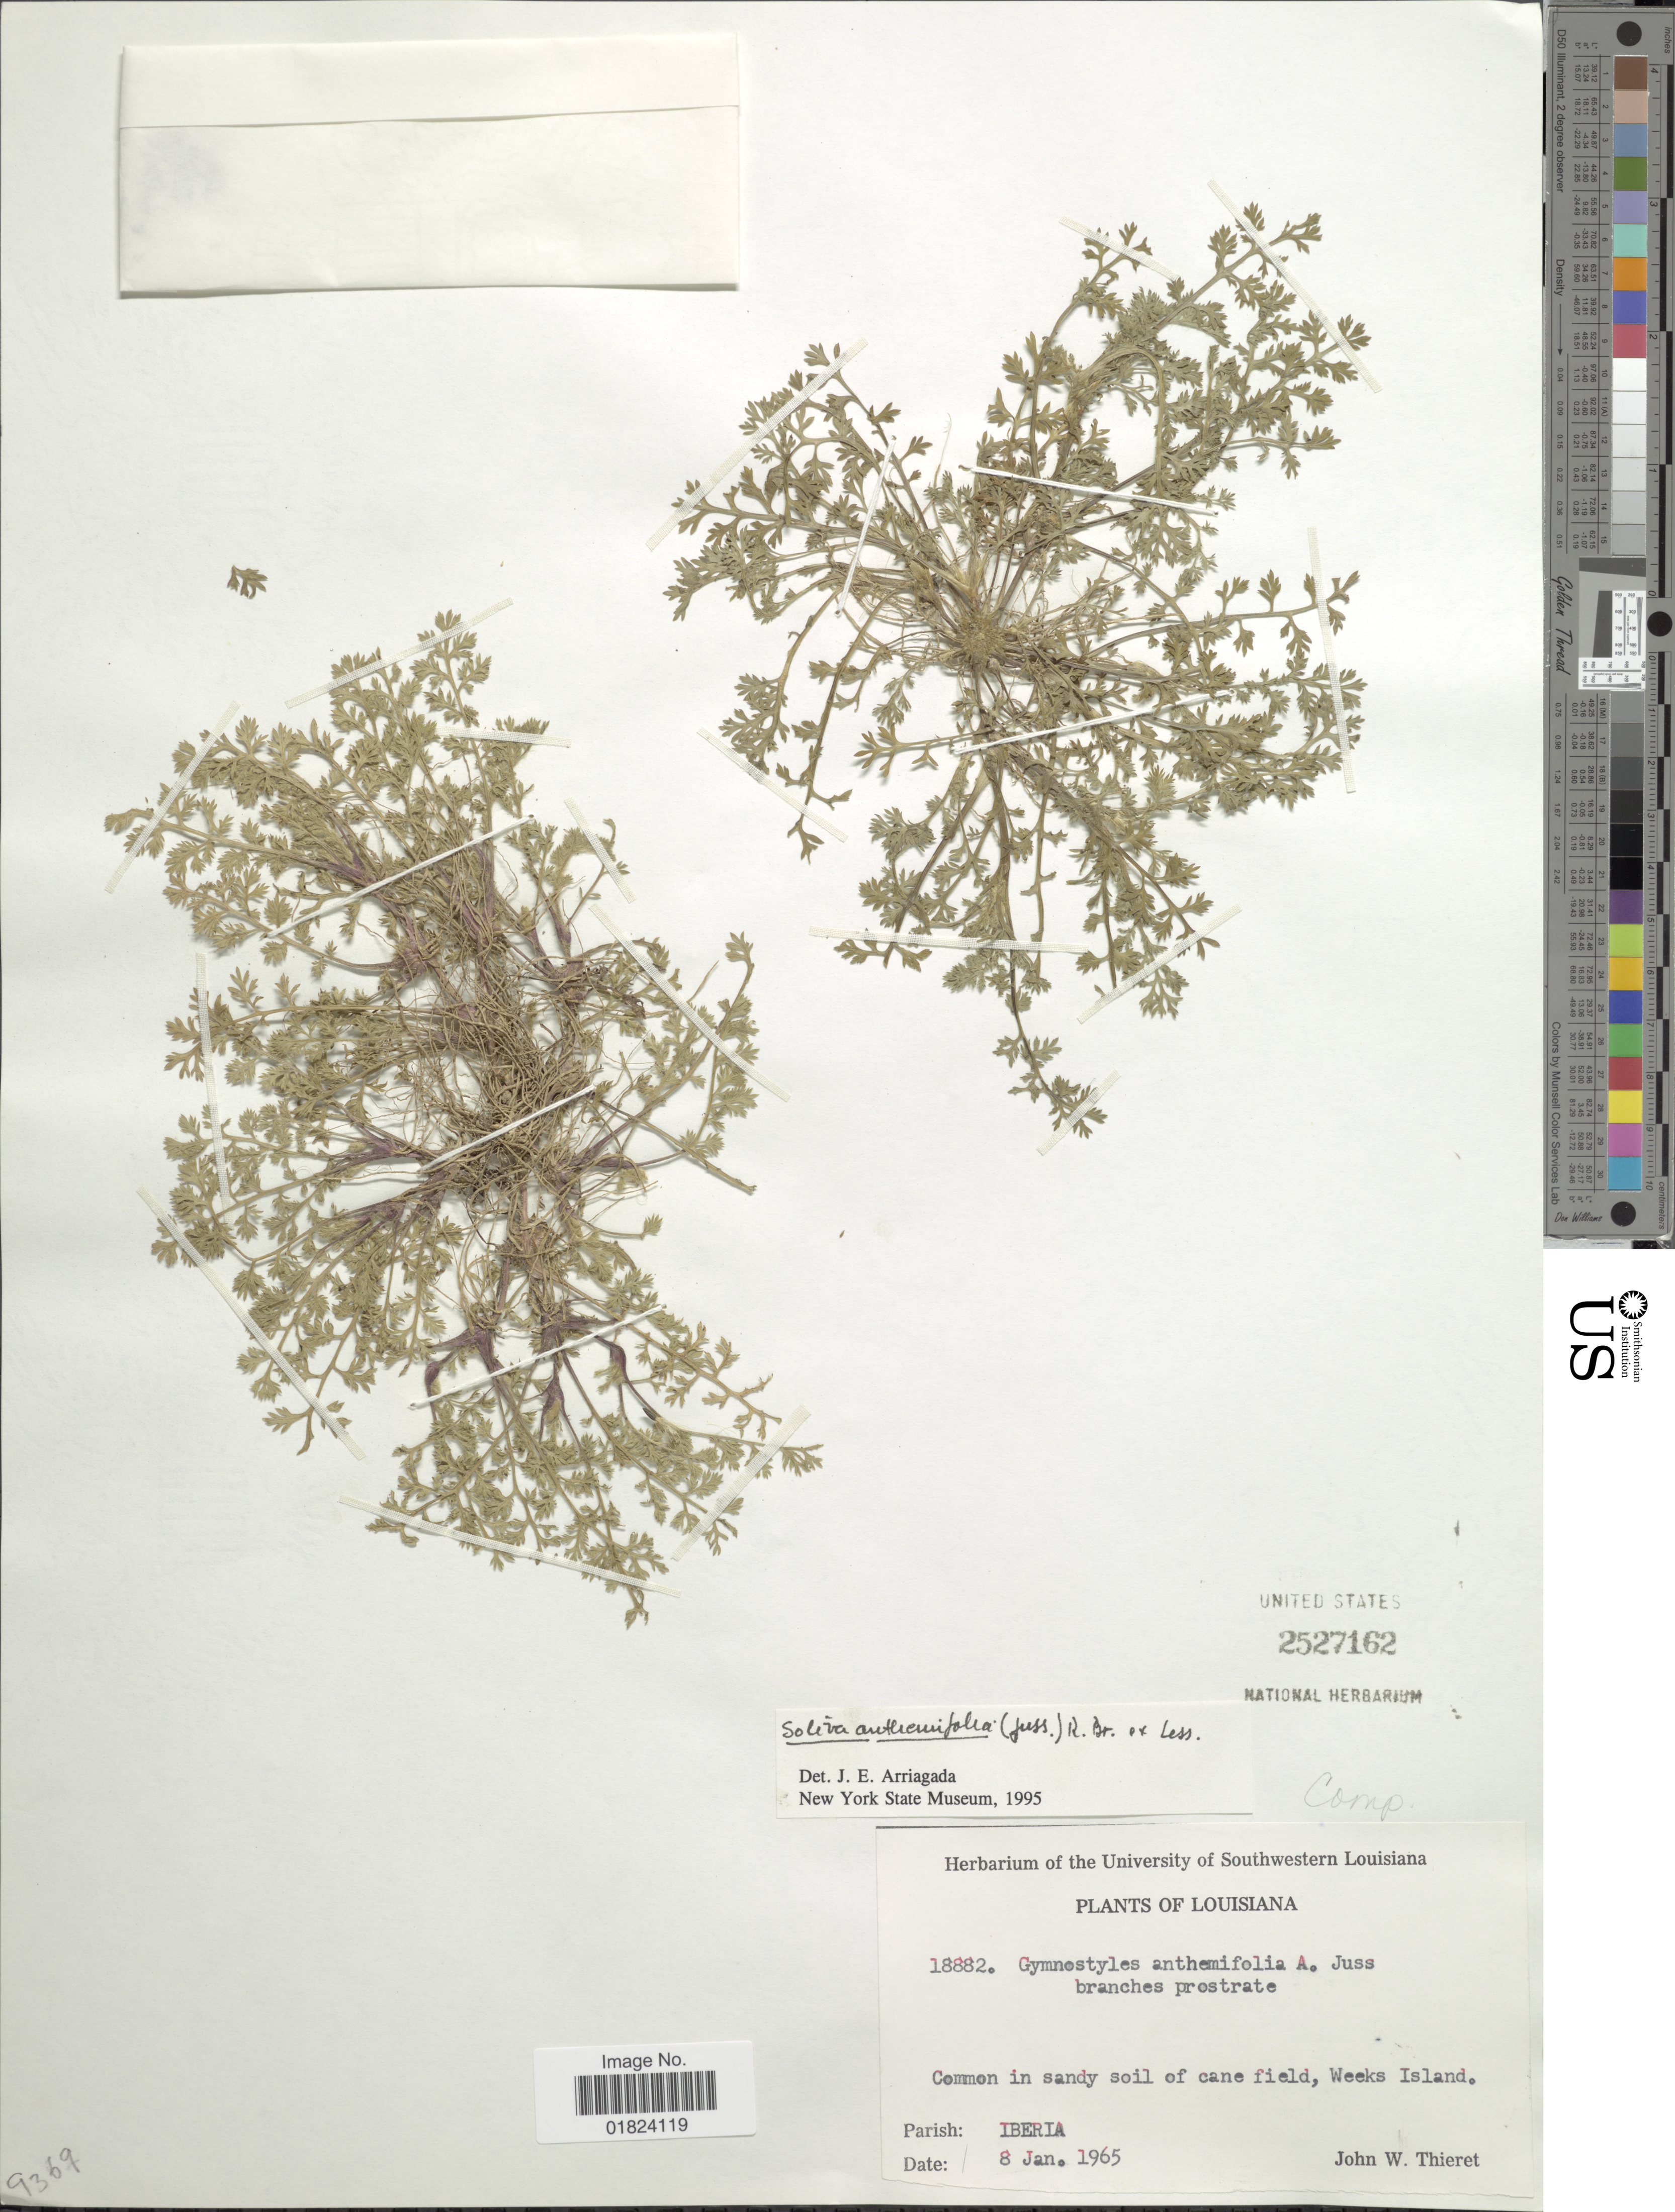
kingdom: Plantae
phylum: Tracheophyta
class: Magnoliopsida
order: Asterales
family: Asteraceae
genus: Soliva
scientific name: Soliva anthemifolia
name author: (Juss.) Sweet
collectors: J. W. Thieret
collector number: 18882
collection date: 1965-01-08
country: United States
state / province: Louisiana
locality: In sandy soil of cane field, Week Island, Parish: IBERIA.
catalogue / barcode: US 2527162